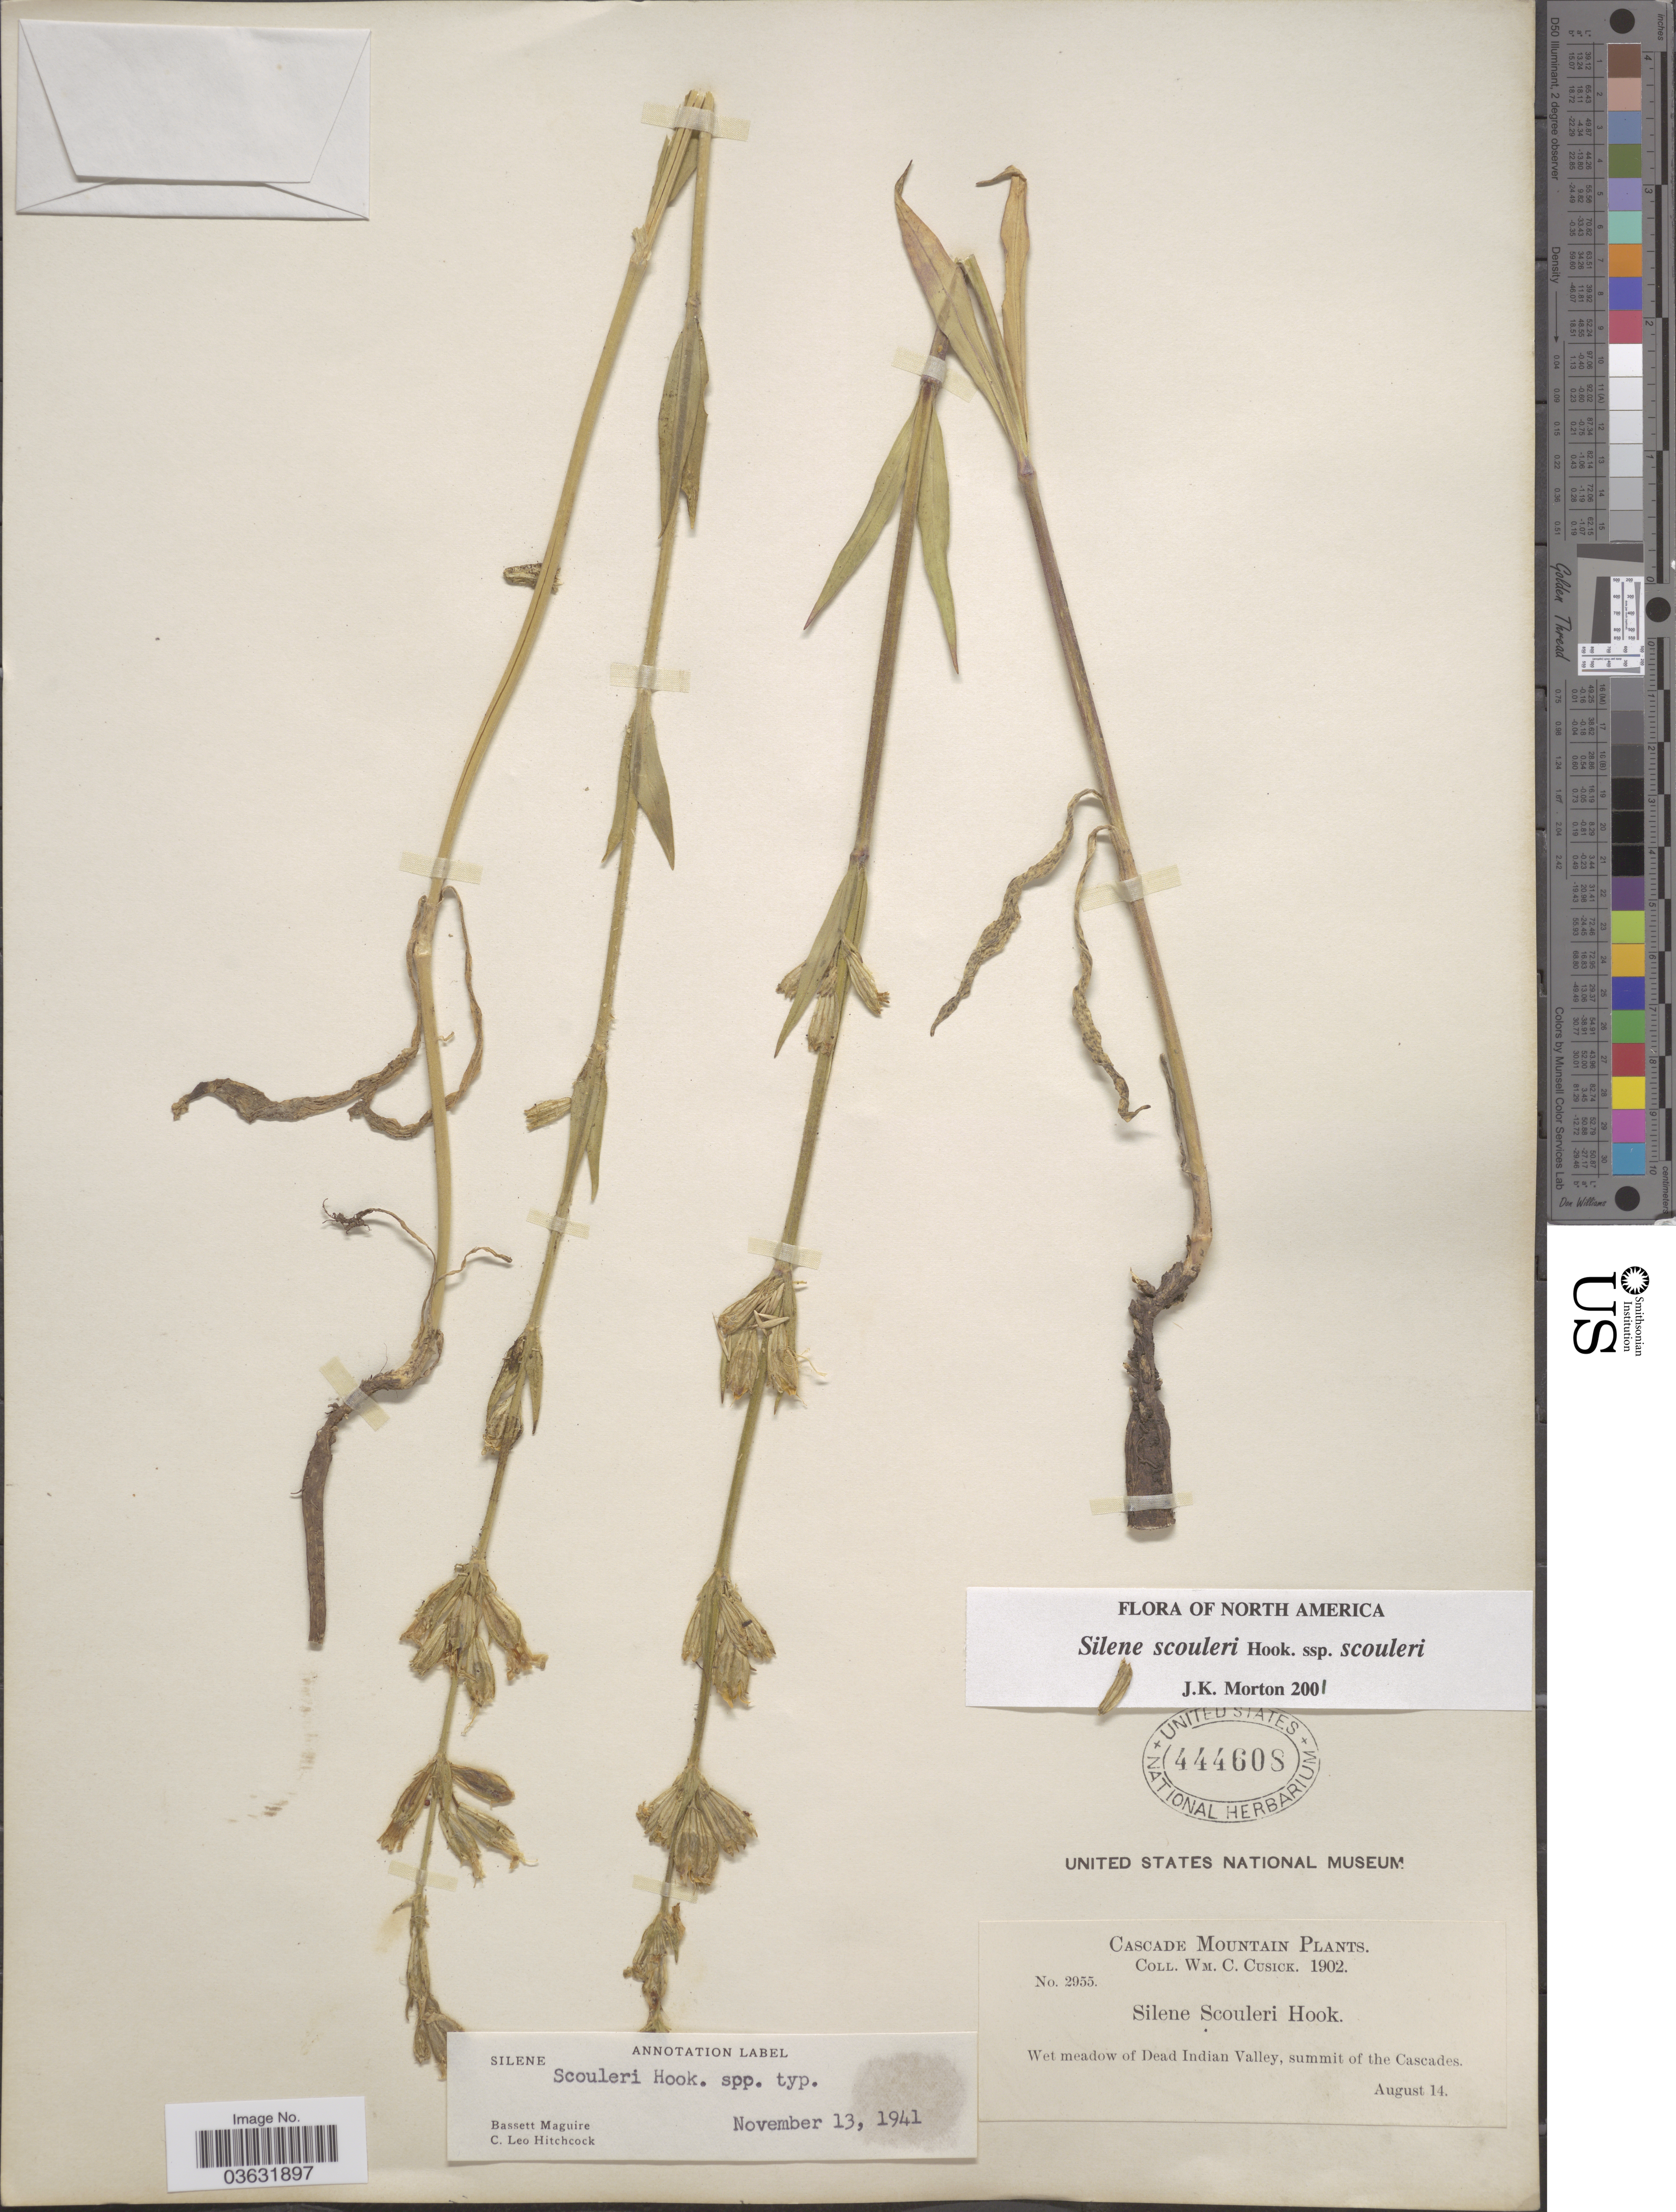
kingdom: Plantae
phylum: Tracheophyta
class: Magnoliopsida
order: Caryophyllales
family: Caryophyllaceae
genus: Silene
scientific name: Silene scouleri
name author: Hook.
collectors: W. C. Cusick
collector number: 2955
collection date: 1902-08-14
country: United States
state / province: Oregon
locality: Cascade Mountain. Wet meadow of Dead Indian Valley, summit of the Cascades.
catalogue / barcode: US 444608